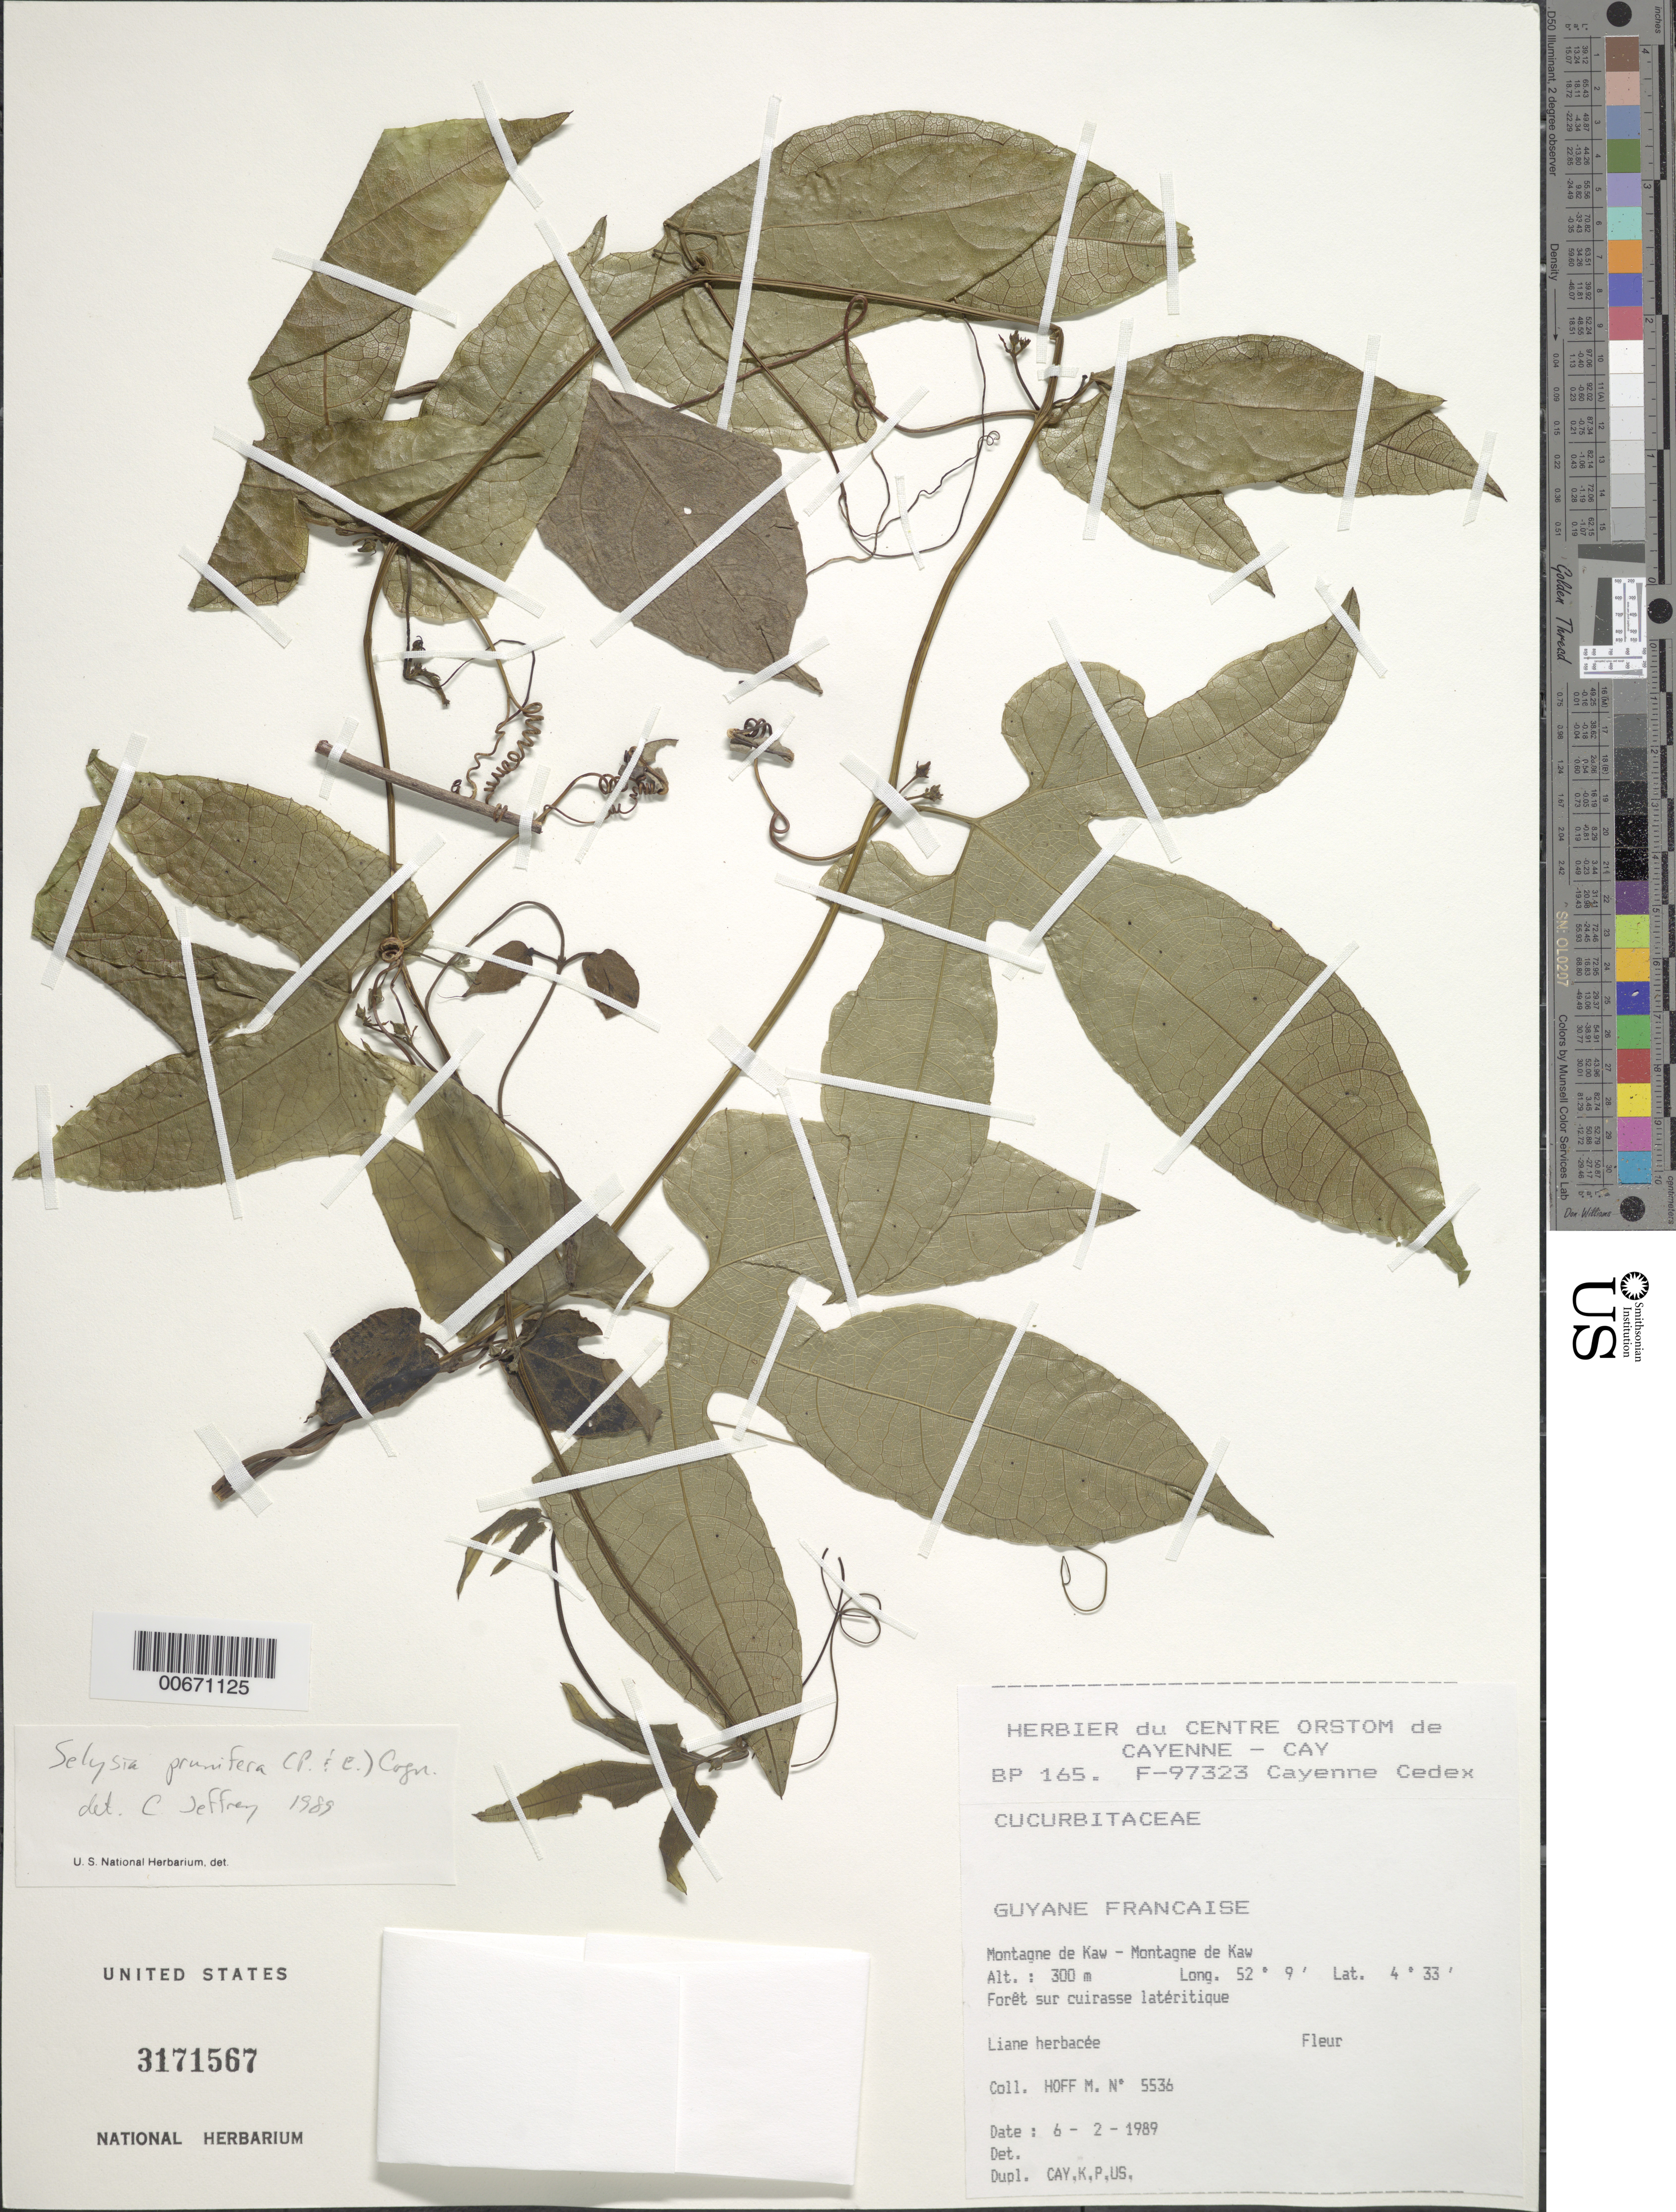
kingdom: Plantae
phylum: Tracheophyta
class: Magnoliopsida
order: Cucurbitales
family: Cucurbitaceae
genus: Selysia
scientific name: Selysia prunifera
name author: (Poepp. & Endl.) Cogn.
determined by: Jeffrey, C.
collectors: M. Hoff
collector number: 5536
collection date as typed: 6-Feb-89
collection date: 1989-02-06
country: French Guiana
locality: Montagne de Kaw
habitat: Forêt sur cuirasse latéritique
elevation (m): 300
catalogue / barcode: US 3171567